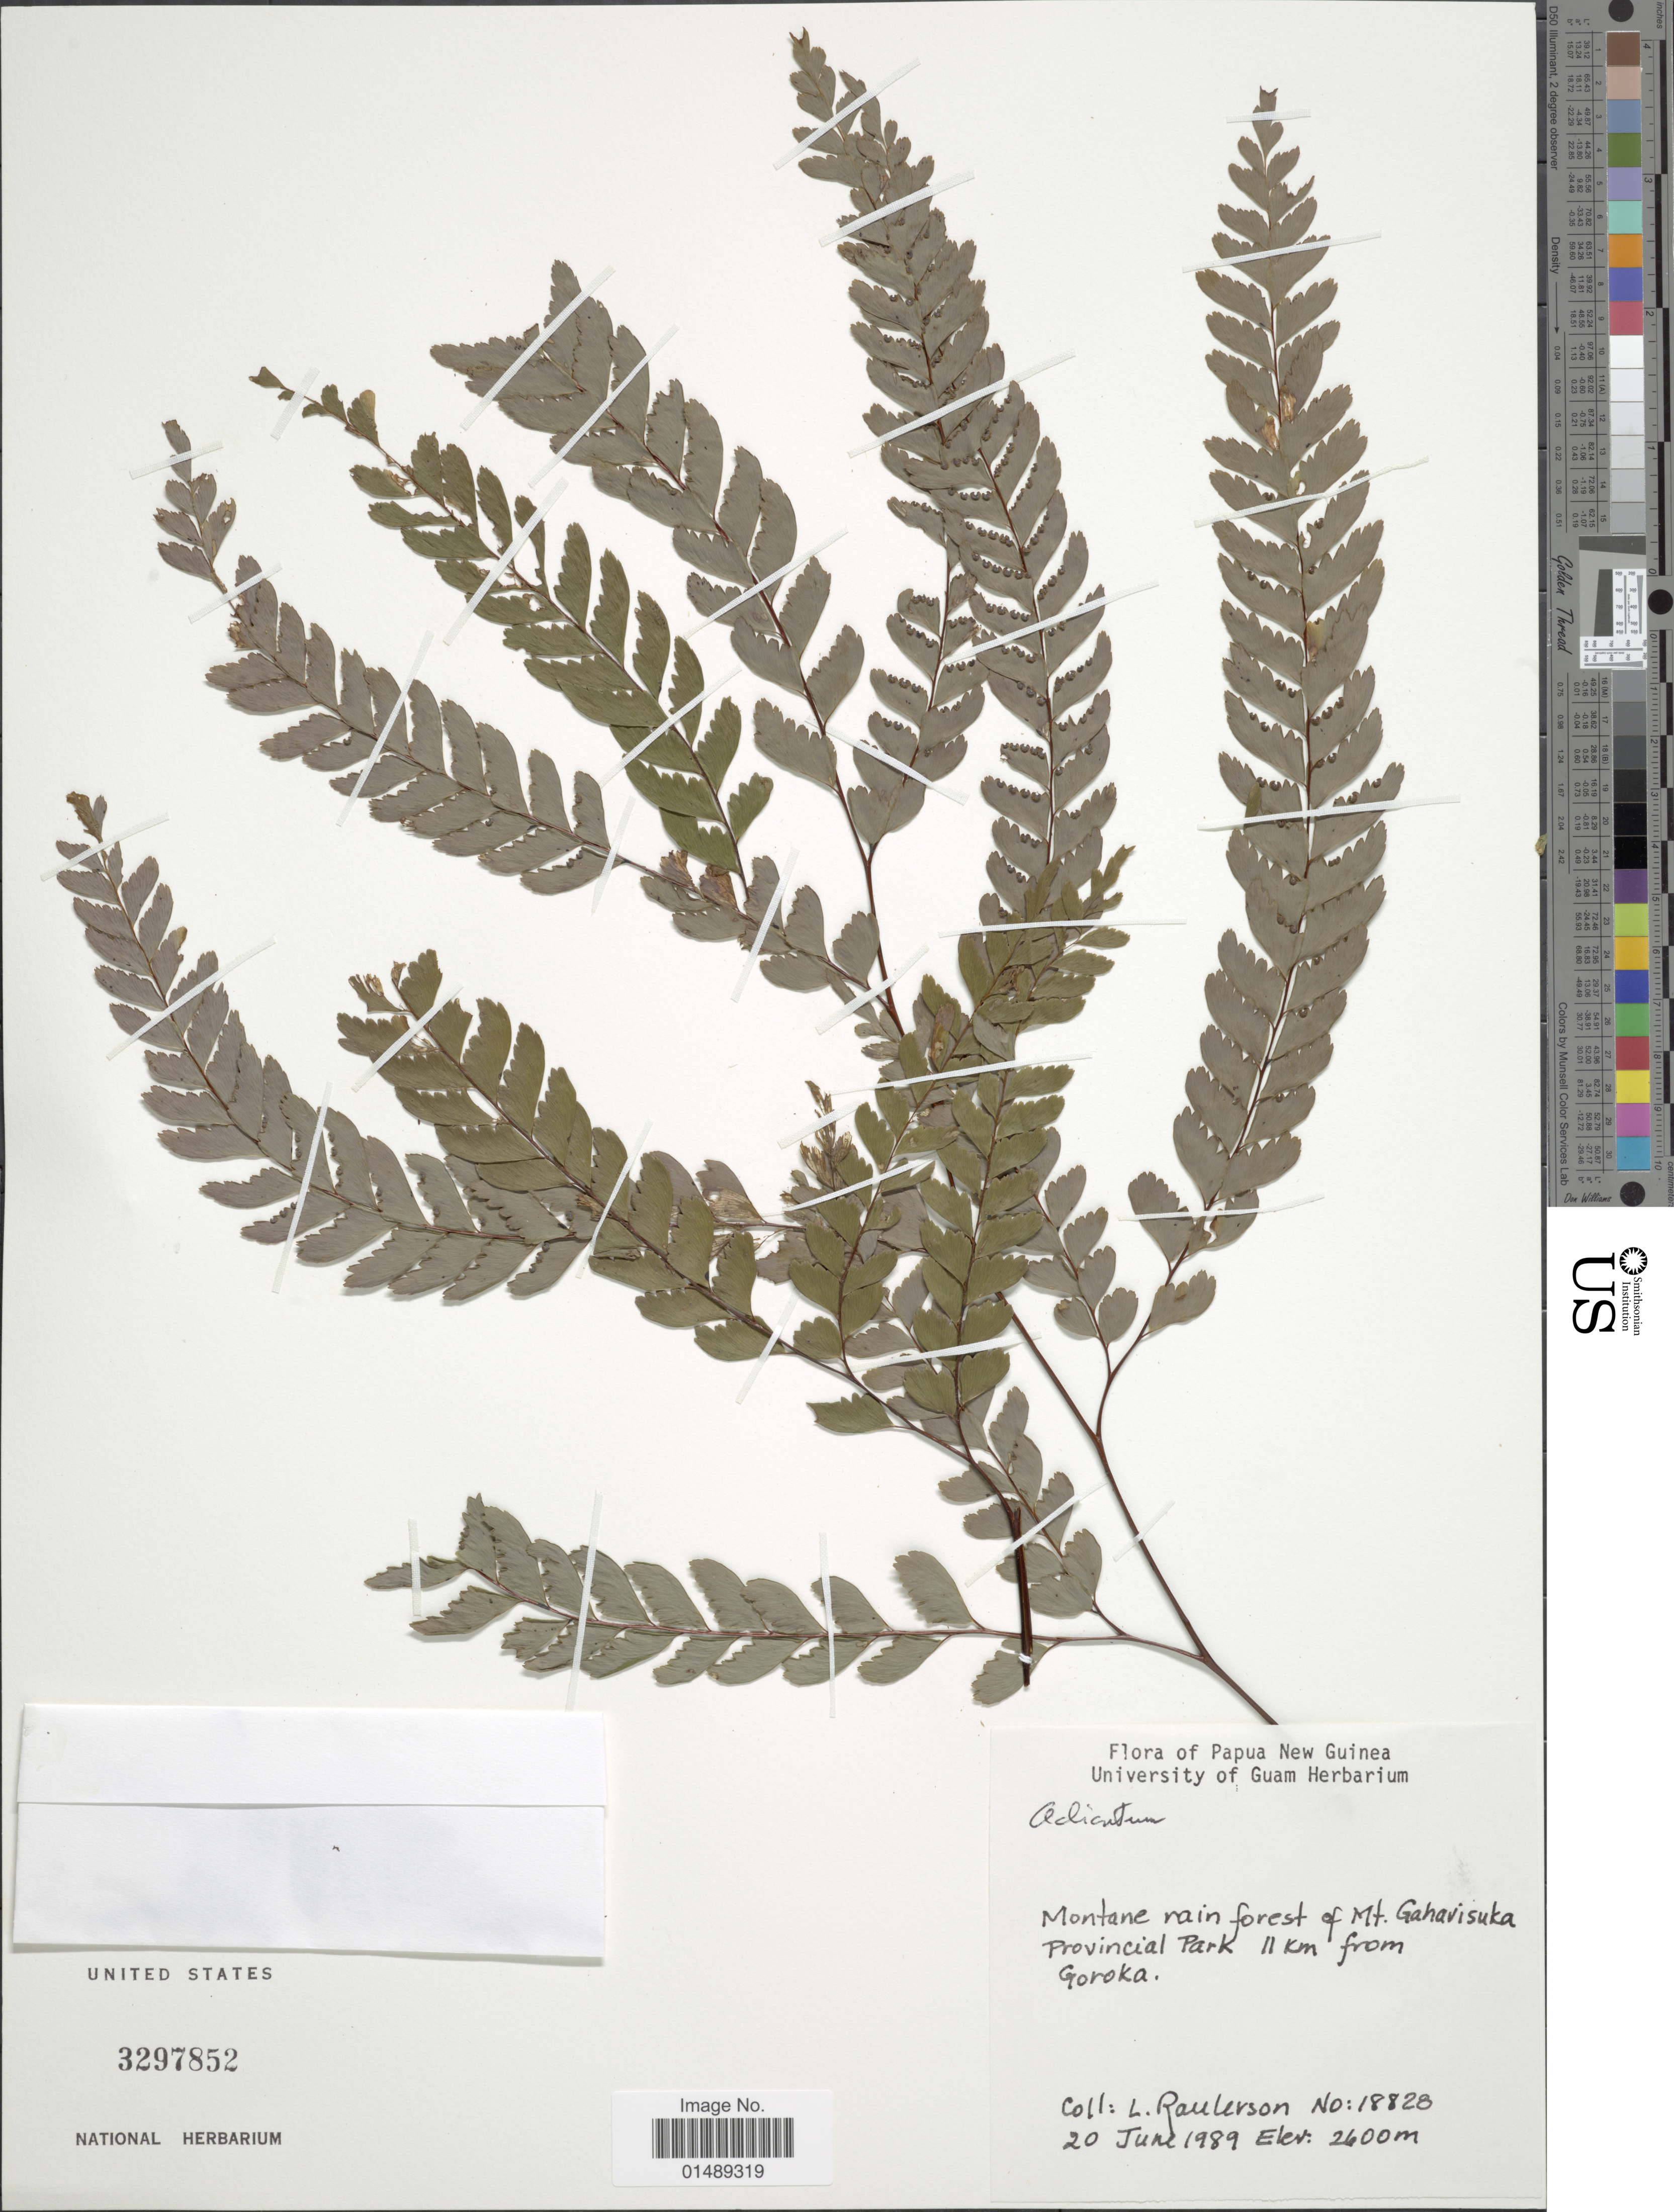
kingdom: Plantae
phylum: Tracheophyta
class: Polypodiopsida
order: Polypodiales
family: Pteridaceae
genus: Adiantum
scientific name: Adiantum sp.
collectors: L. Raulerson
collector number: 18828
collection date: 1989-06-20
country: Papua New Guinea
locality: Papua New Guinea, Montane main forest of Mt. Gahavisuka Provincial park, 11 km from Goroka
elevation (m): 2600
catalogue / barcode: US 3297852